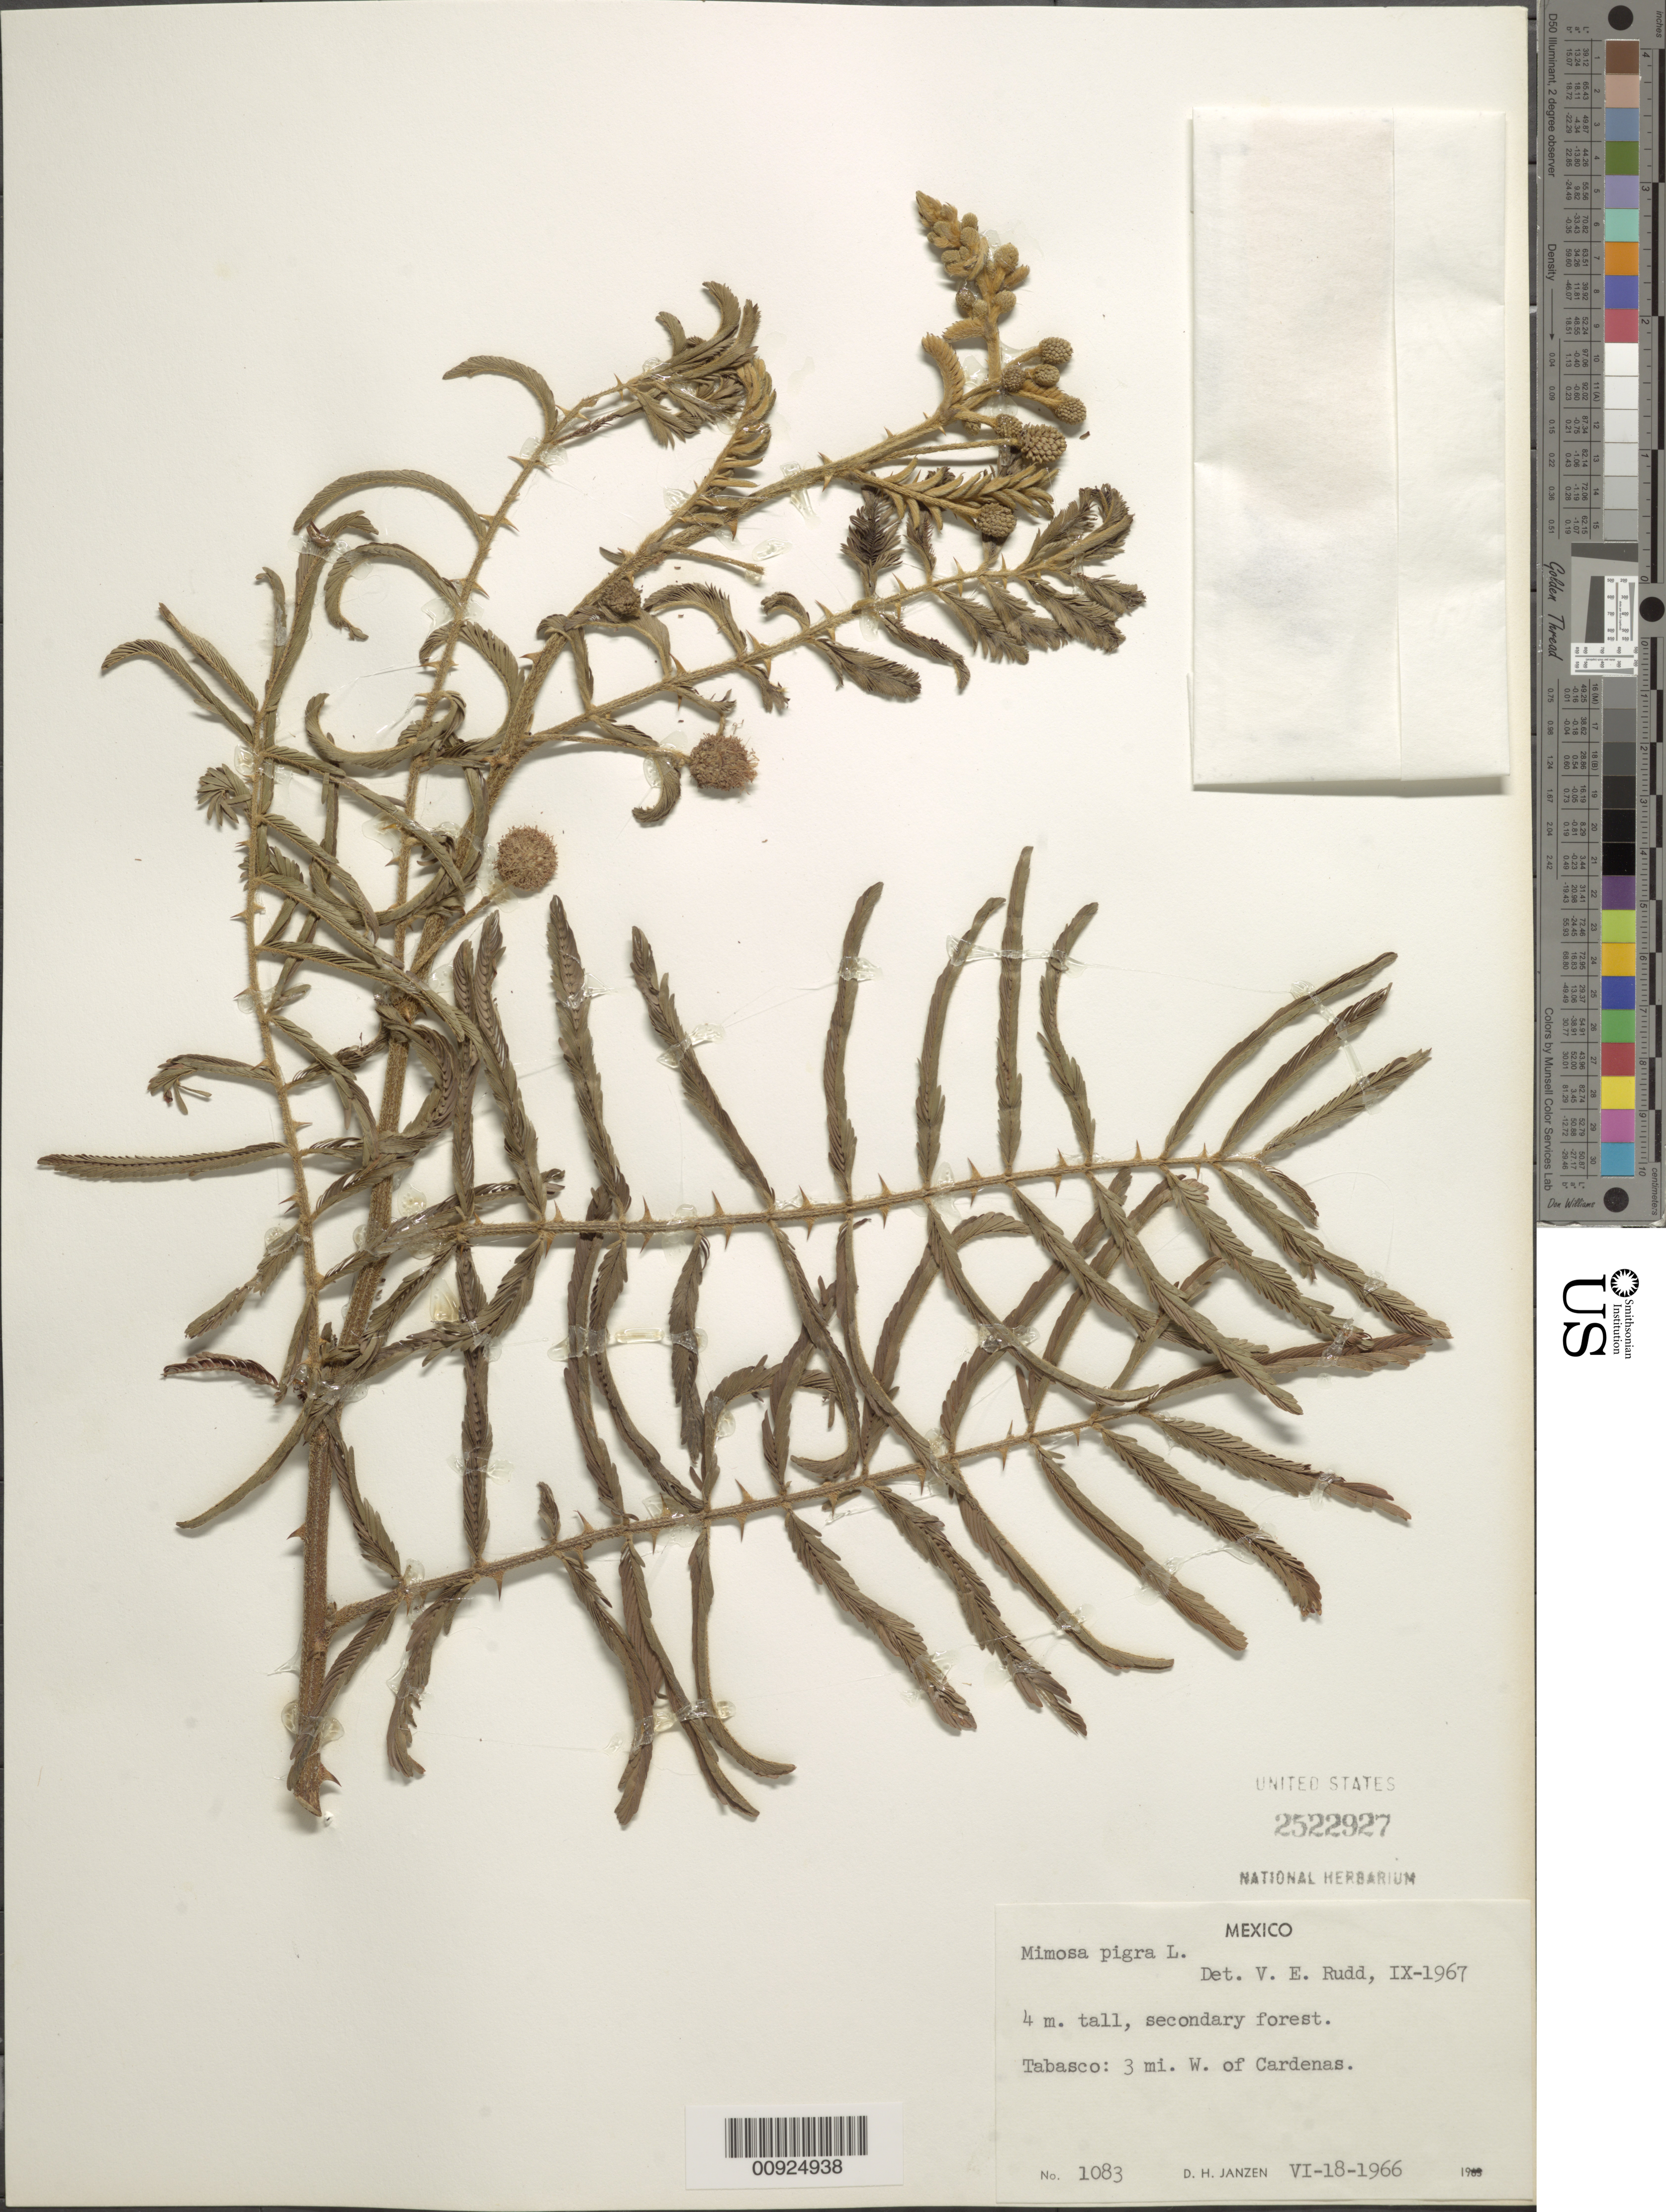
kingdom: Plantae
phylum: Tracheophyta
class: Magnoliopsida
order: Fabales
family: Fabaceae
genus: Mimosa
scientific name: Mimosa pigra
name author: L.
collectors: D. Janzen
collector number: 1083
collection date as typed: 18 Jun 1966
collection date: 1966-06-18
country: Mexico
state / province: Tabasco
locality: Tabasco: 3 mi. W of Cardenas.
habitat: Secondary forest.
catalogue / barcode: US 2522927